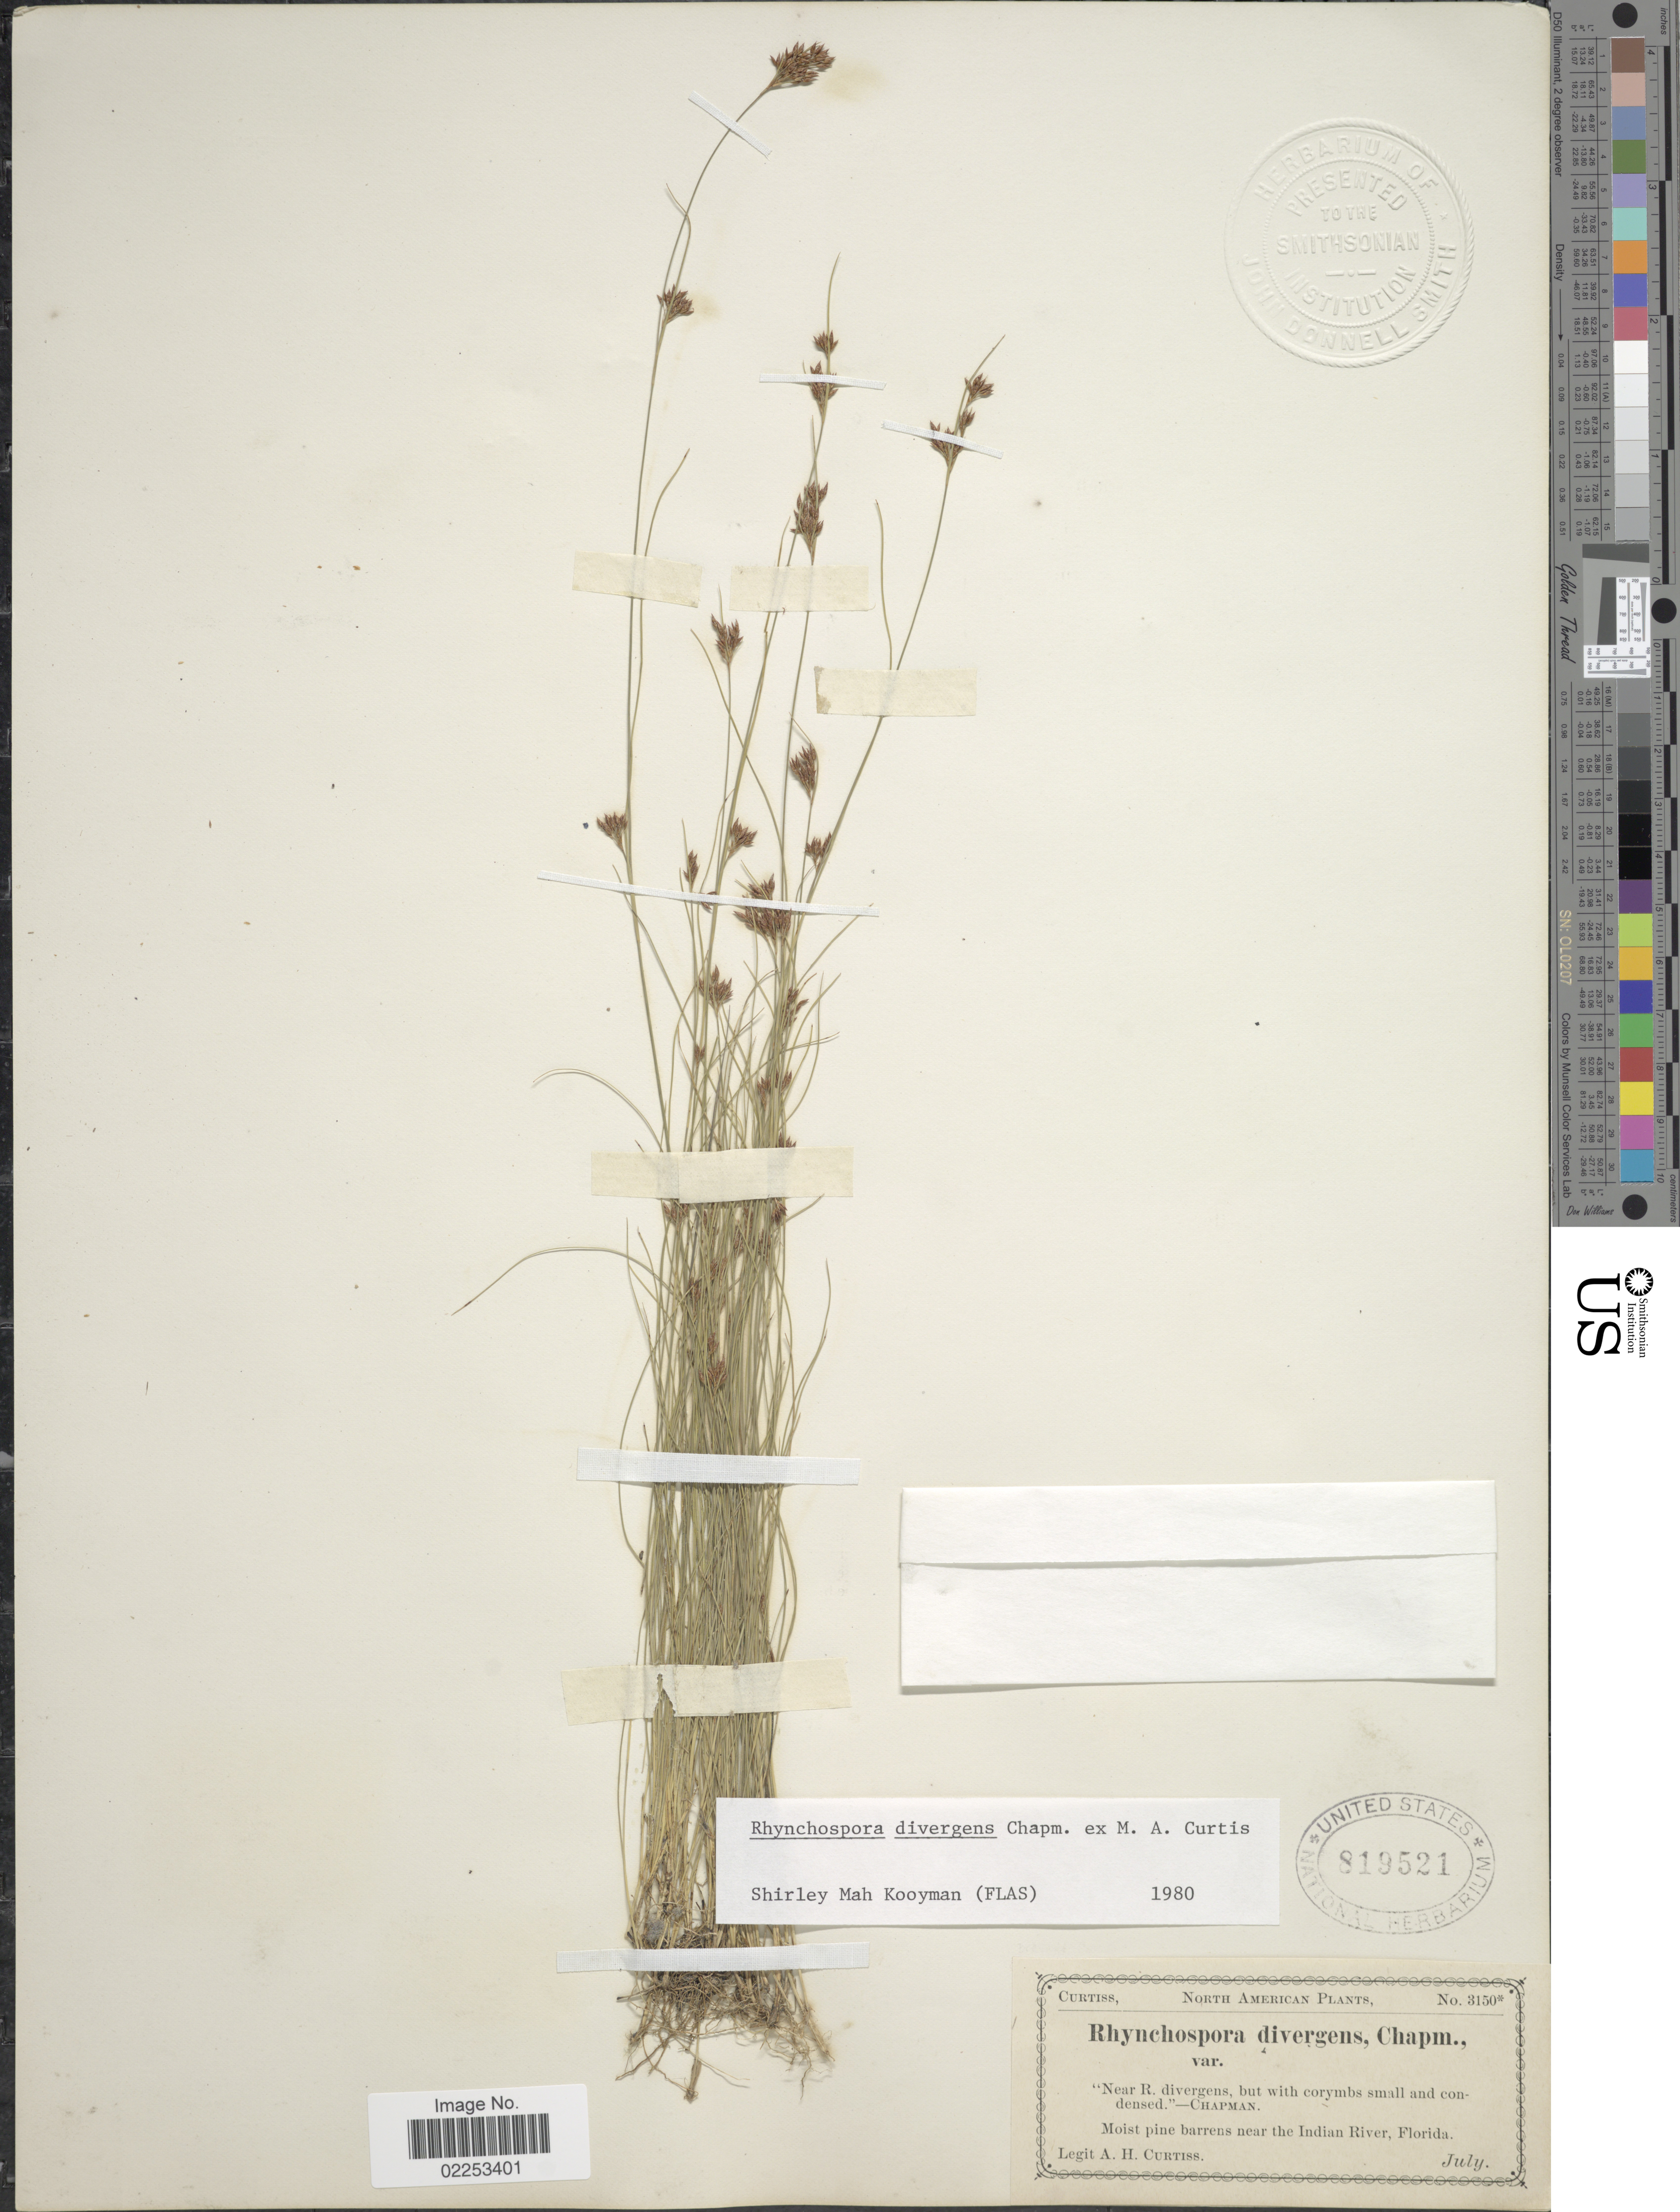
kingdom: Plantae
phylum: Tracheophyta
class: Liliopsida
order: Poales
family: Cyperaceae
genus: Rhynchospora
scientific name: Rhynchospora divergens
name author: Chapm. ex M.A. Curtis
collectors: A. H. Curtiss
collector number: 3150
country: United States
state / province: Florida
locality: Moist pine barrens near the Indian River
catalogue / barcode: US 819521